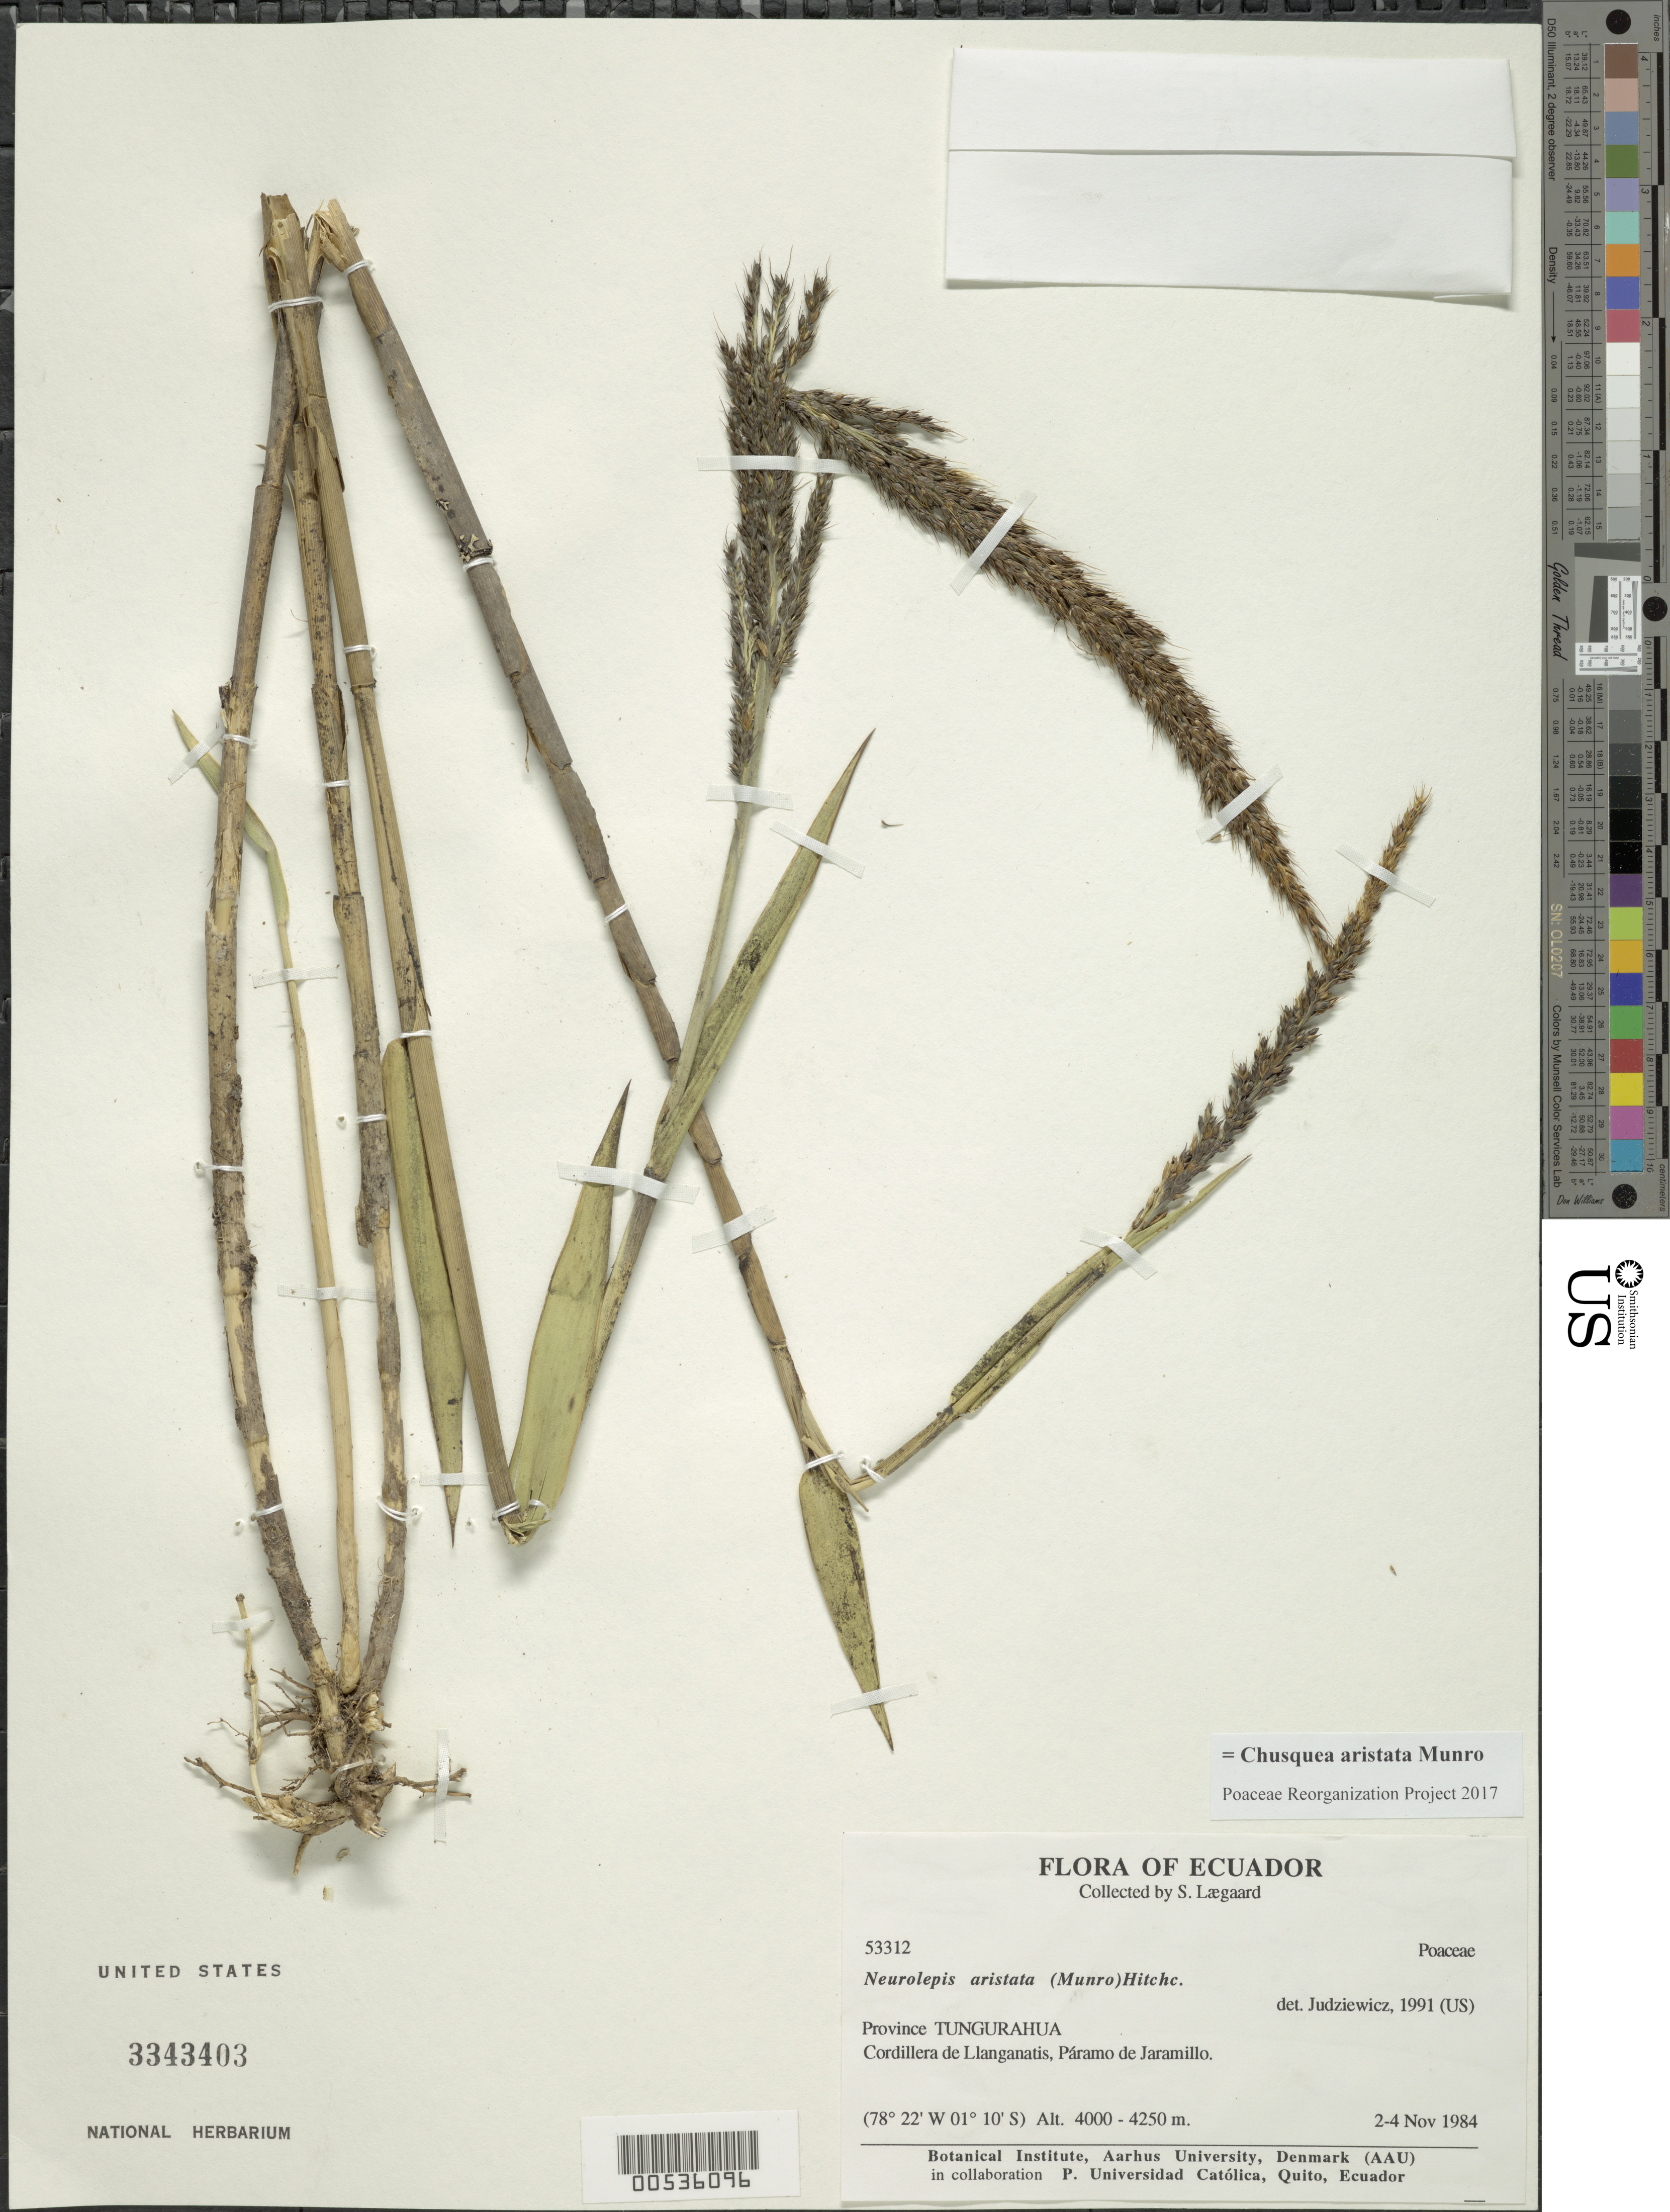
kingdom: Plantae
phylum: Tracheophyta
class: Liliopsida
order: Poales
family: Poaceae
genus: Chusquea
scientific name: Chusquea aristata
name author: Munro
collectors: S. Lægaard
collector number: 53312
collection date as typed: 02 Nov 1984 to 04 Nov 1984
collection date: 1984-11-02/1984-11-04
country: Ecuador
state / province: Tungurahua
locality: Cordillera de llanganatis, Paramo de jaramillo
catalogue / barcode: US 3343403